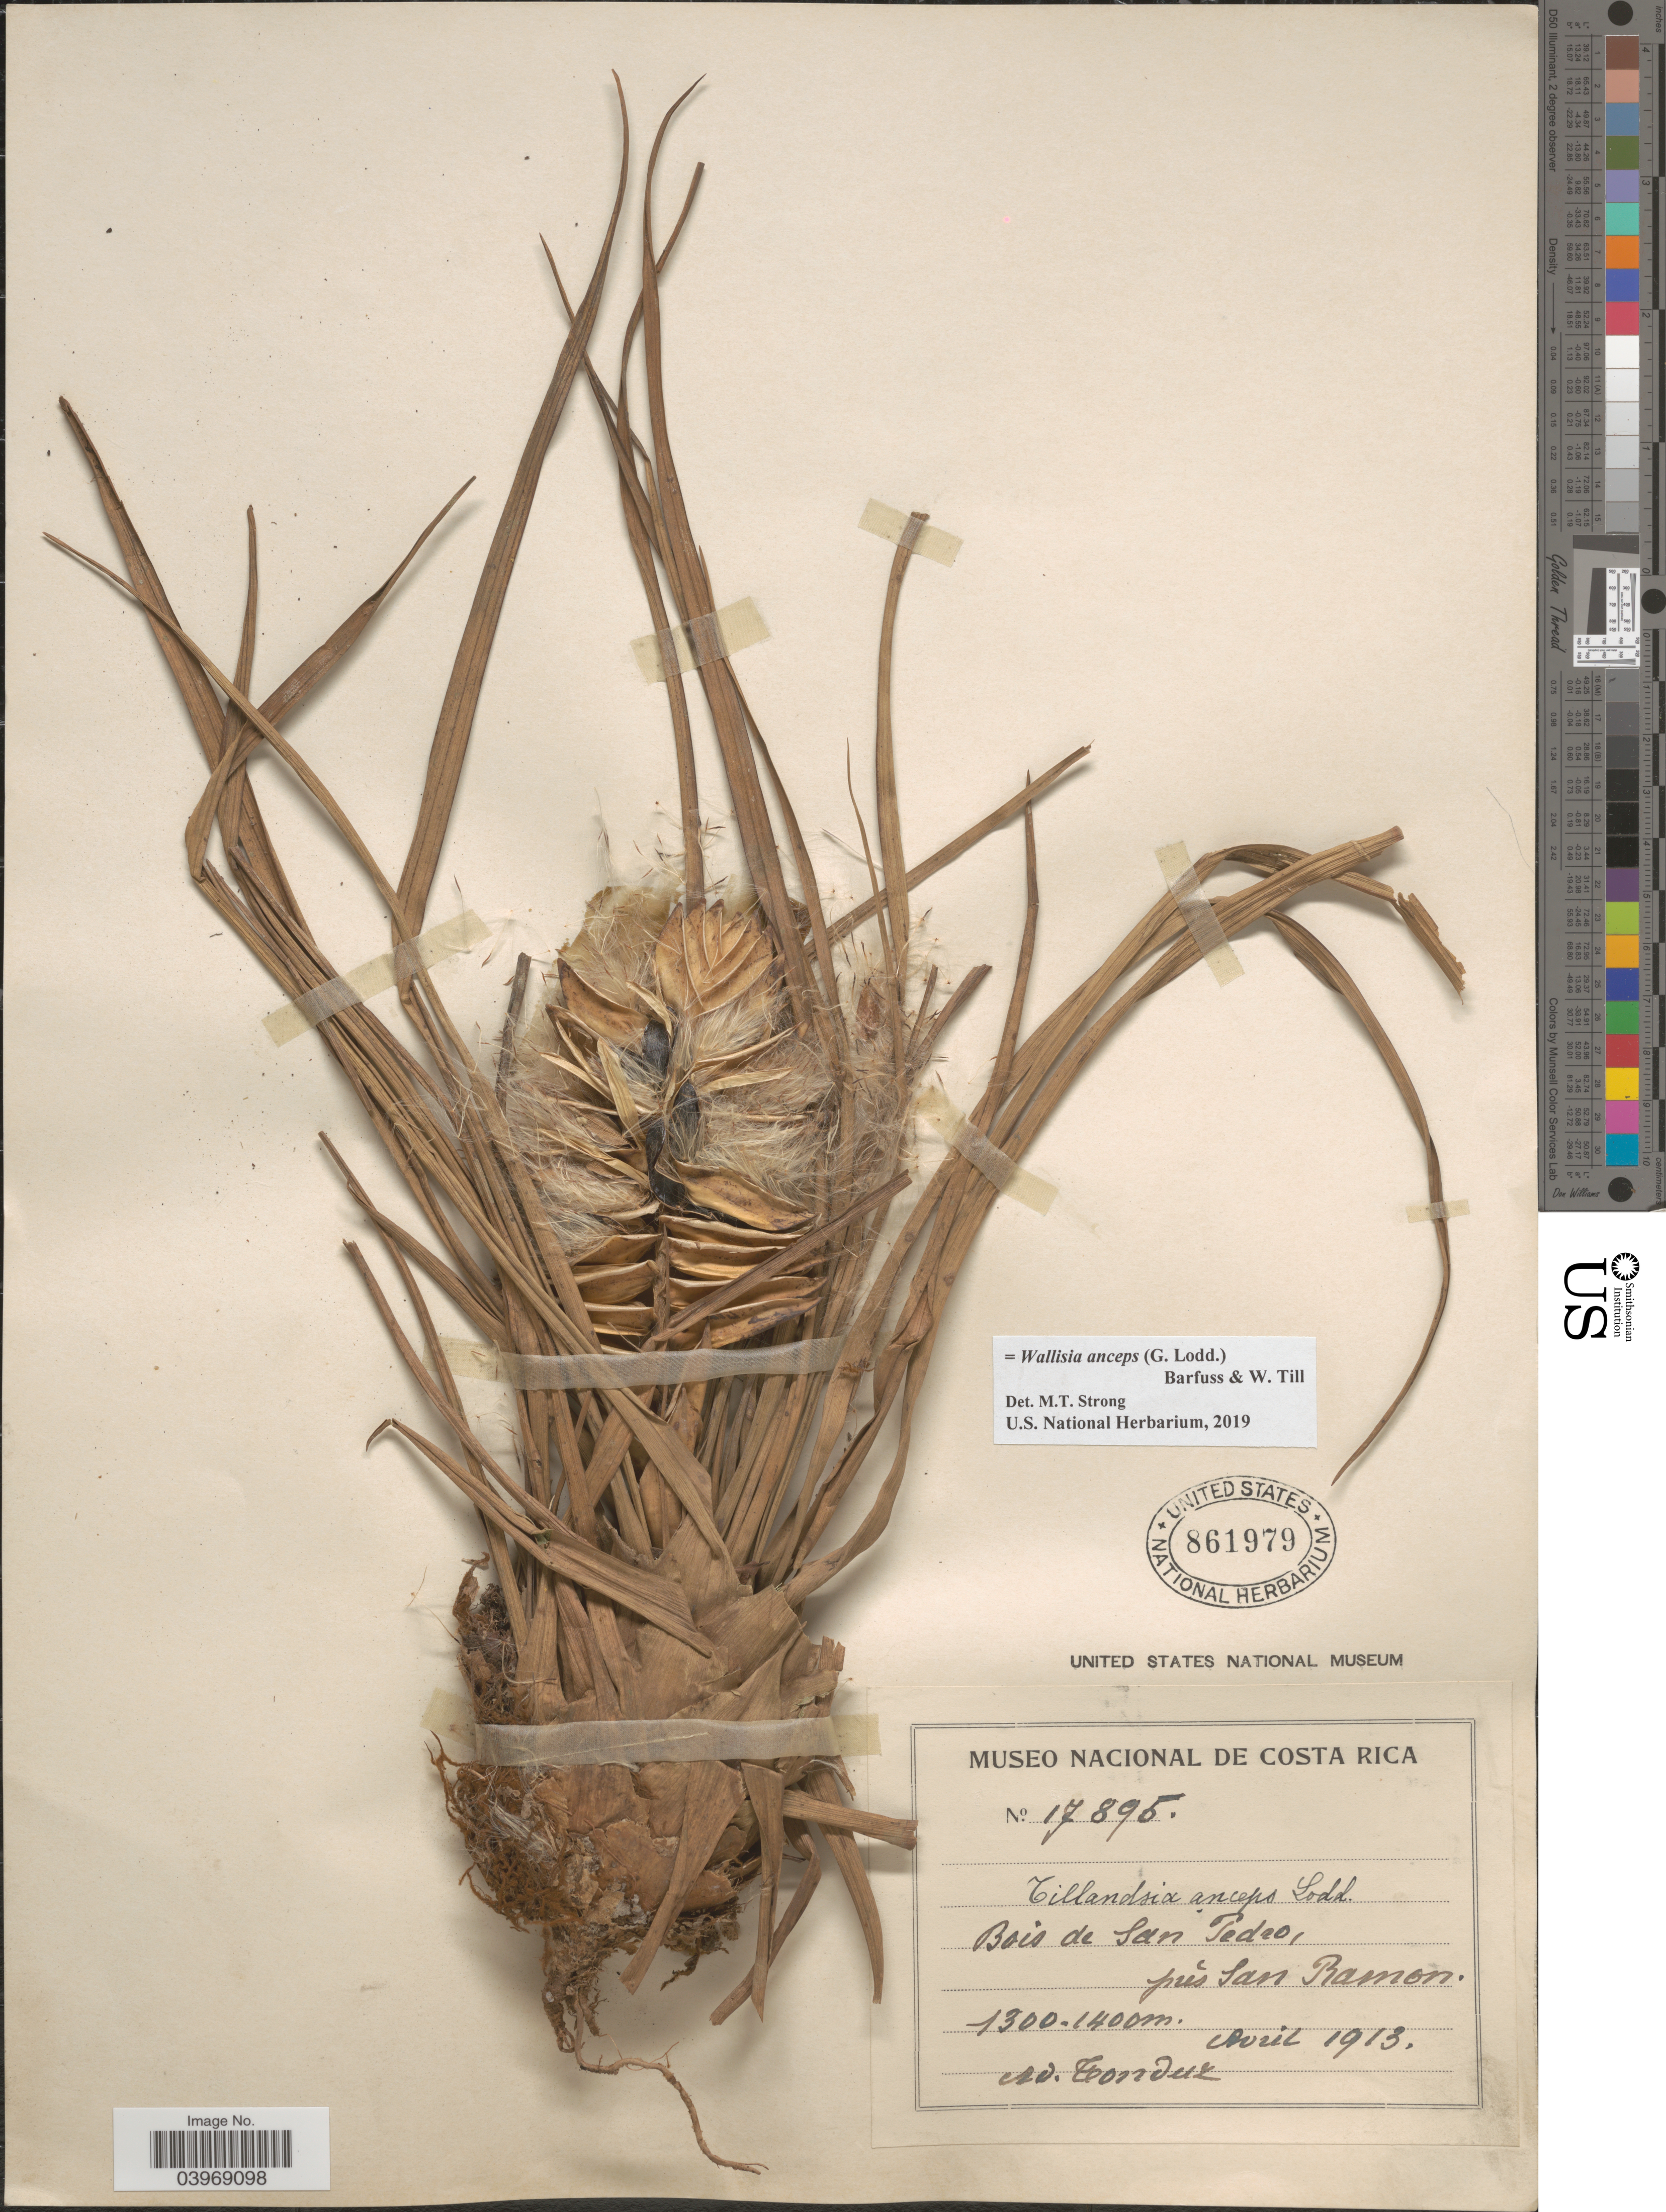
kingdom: Plantae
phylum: Tracheophyta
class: Liliopsida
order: Poales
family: Bromeliaceae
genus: Wallisia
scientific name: Wallisia anceps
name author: (G. Lodd.) Barfuss & W. Till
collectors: A. Tonduz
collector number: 17895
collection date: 1913-04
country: Costa Rica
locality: Bois de San Pedro, prés San Ramon.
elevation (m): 1300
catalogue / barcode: US 861979